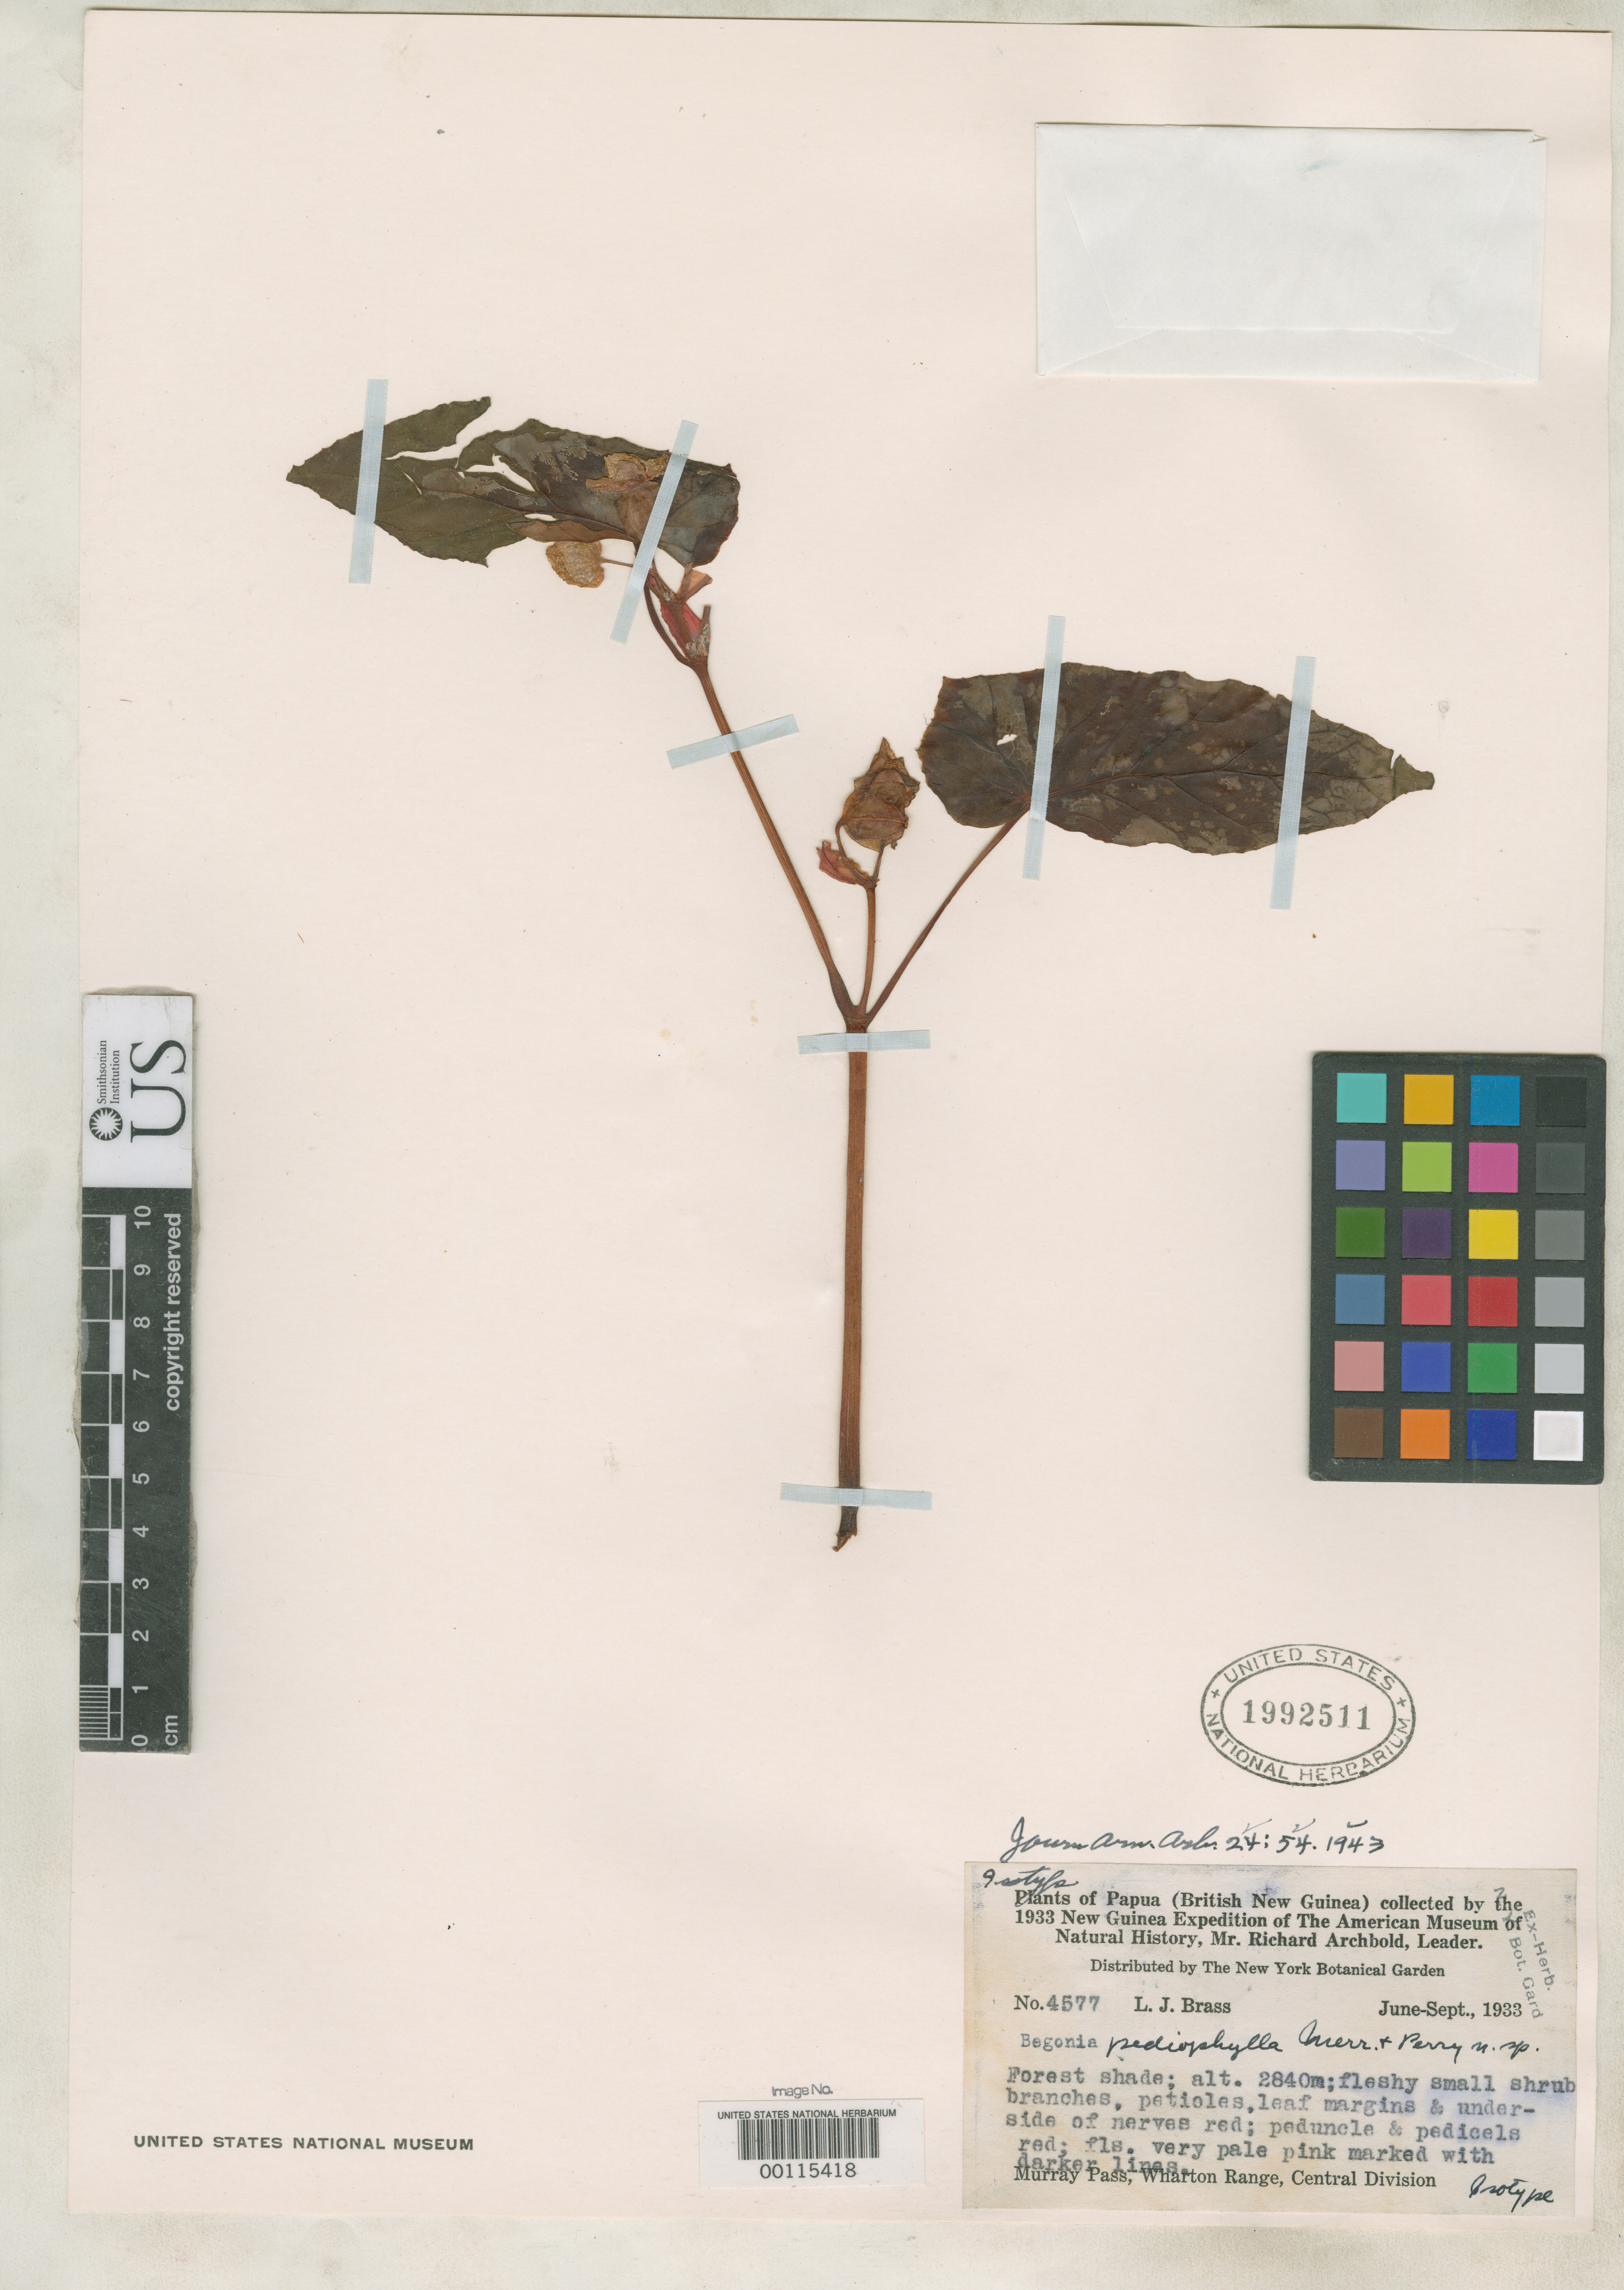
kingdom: Plantae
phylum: Tracheophyta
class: Magnoliopsida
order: Cucurbitales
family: Begoniaceae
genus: Begonia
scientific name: Begonia pediophylla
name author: Merr. & L.M. Perry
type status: Isotype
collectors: L. J. Brass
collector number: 4577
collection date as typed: Jul 1933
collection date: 1933-07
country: Papua New Guinea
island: New Guinea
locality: Wharton Pass, Murray Pass.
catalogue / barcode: US 1992511